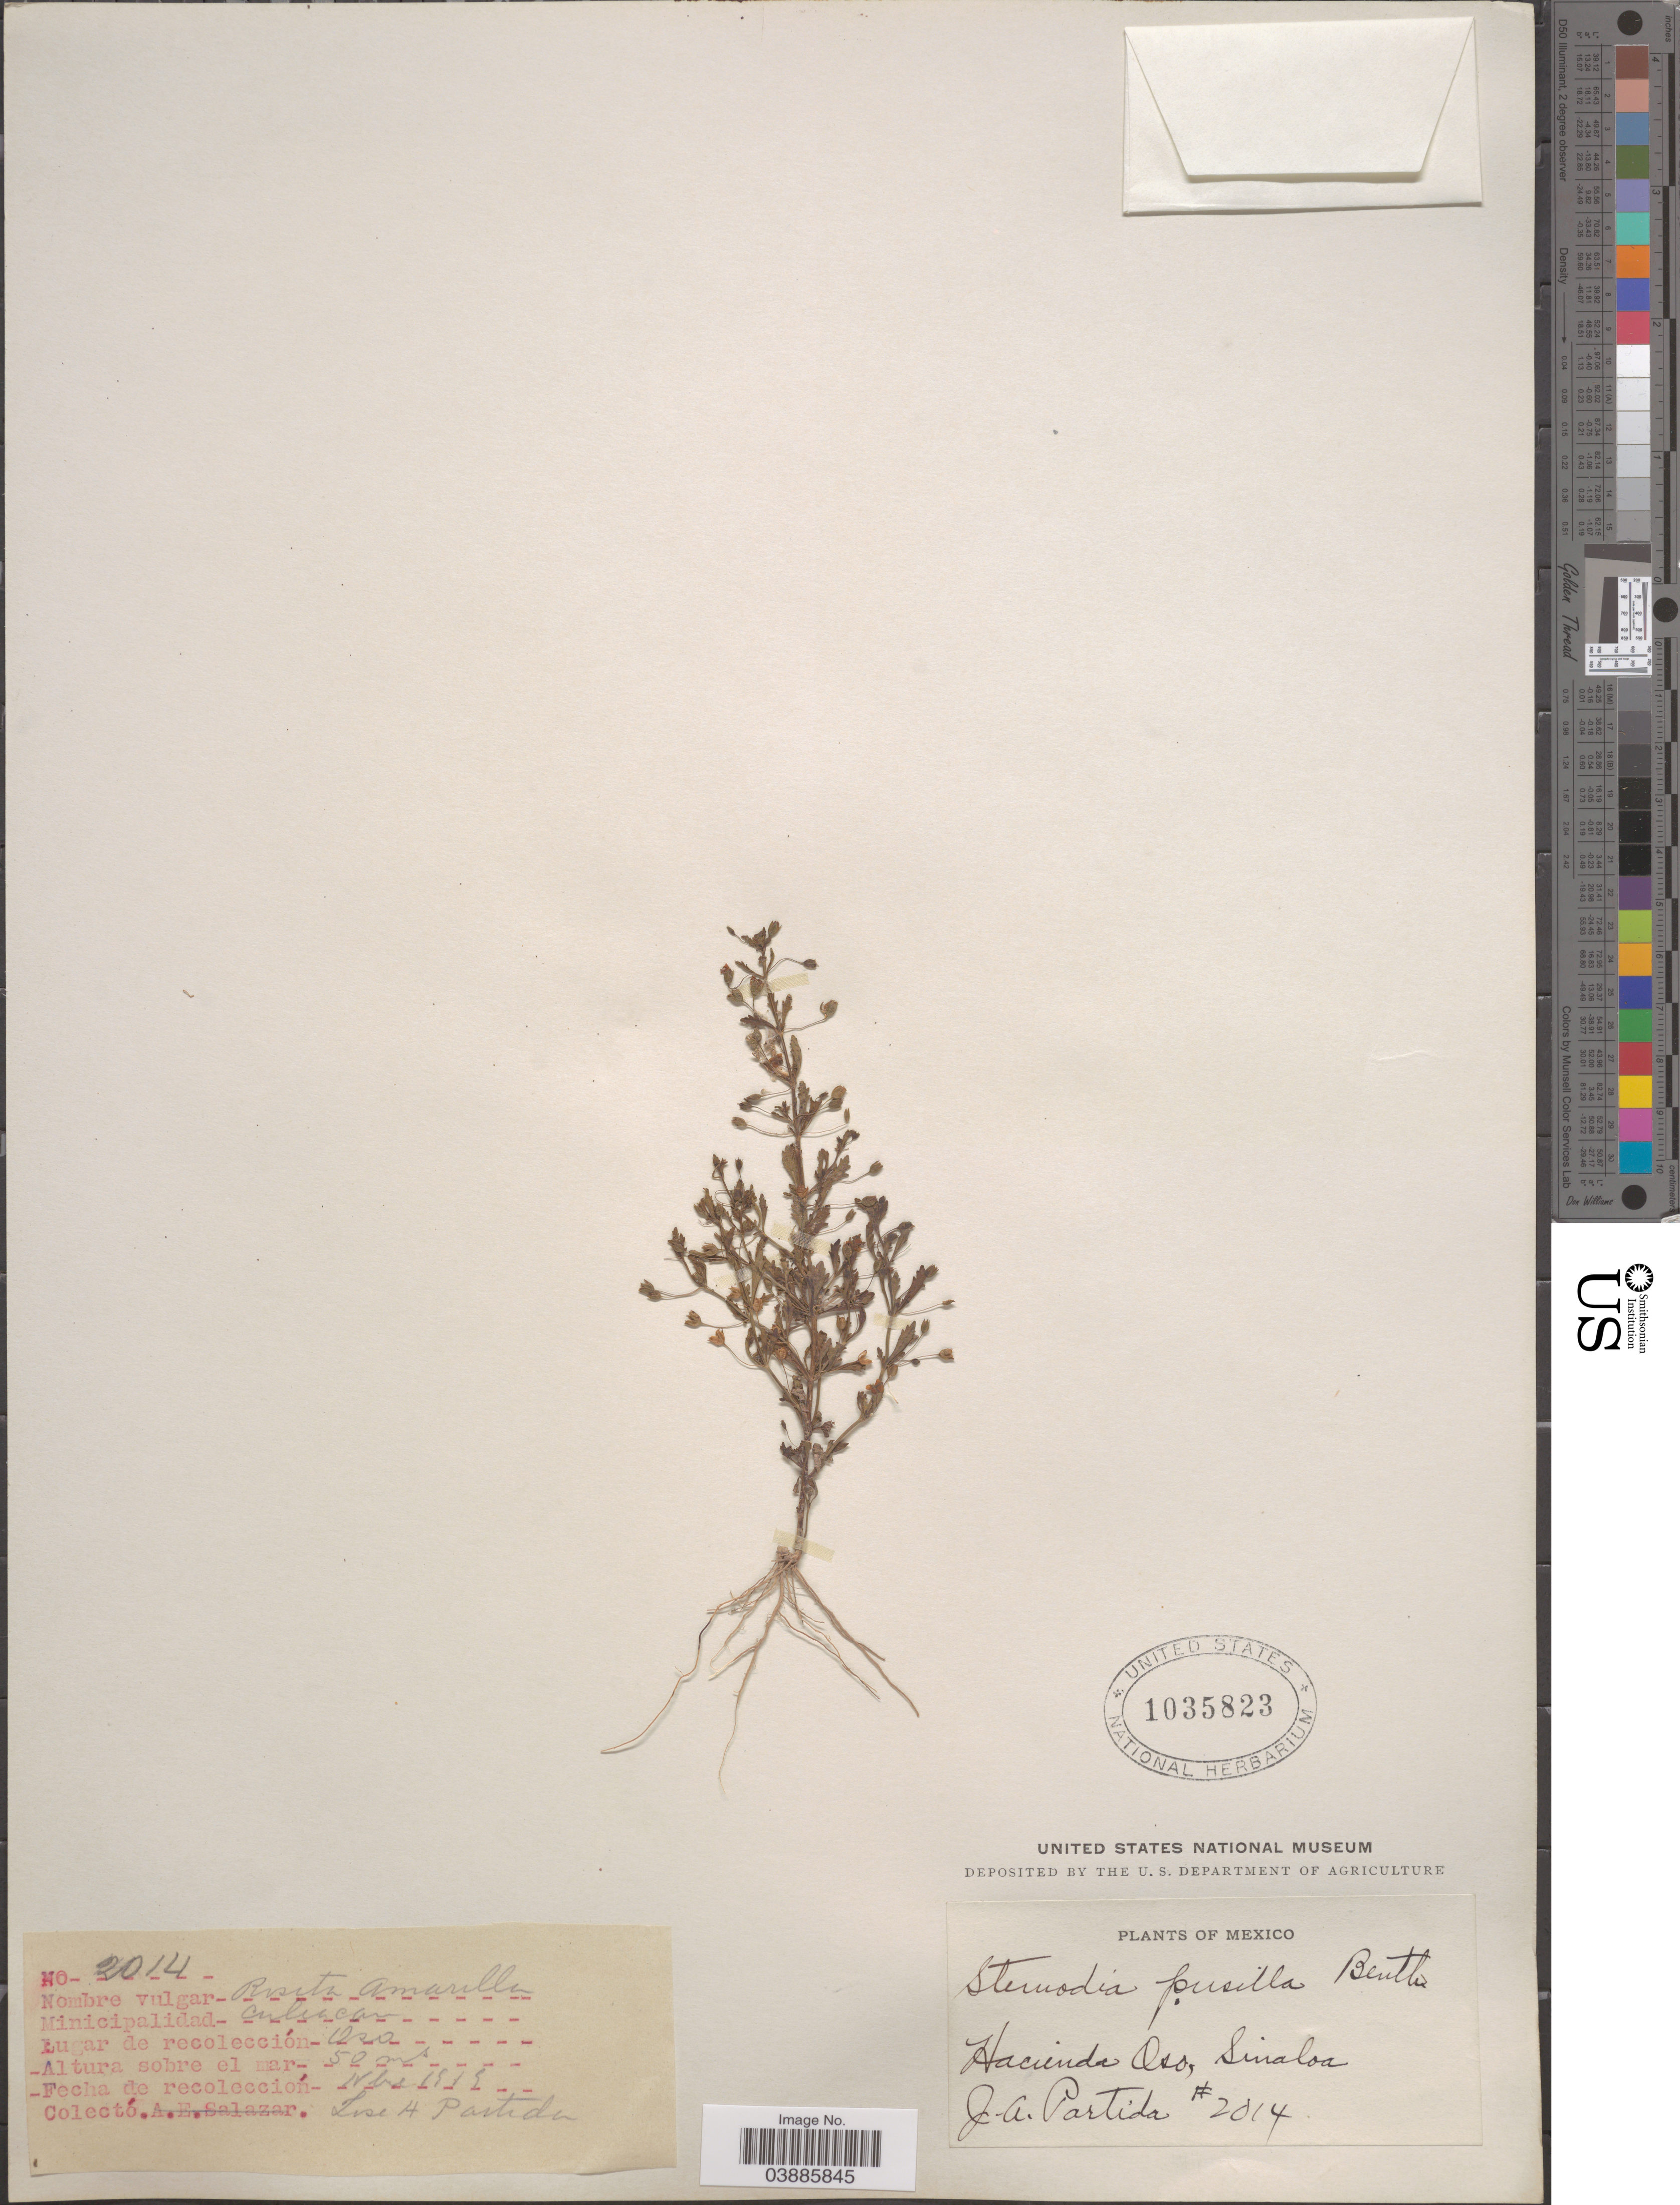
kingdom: Plantae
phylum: Tracheophyta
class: Magnoliopsida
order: Lamiales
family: Plantaginaceae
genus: Scoparia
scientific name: Scoparia annua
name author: Cham. ex Schltdl.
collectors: J. Partida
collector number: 2014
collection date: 1919-11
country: Mexico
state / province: Sinaloa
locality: Hacienda Oso. Minicipalidad Culiacan.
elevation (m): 50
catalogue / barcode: US 1035823